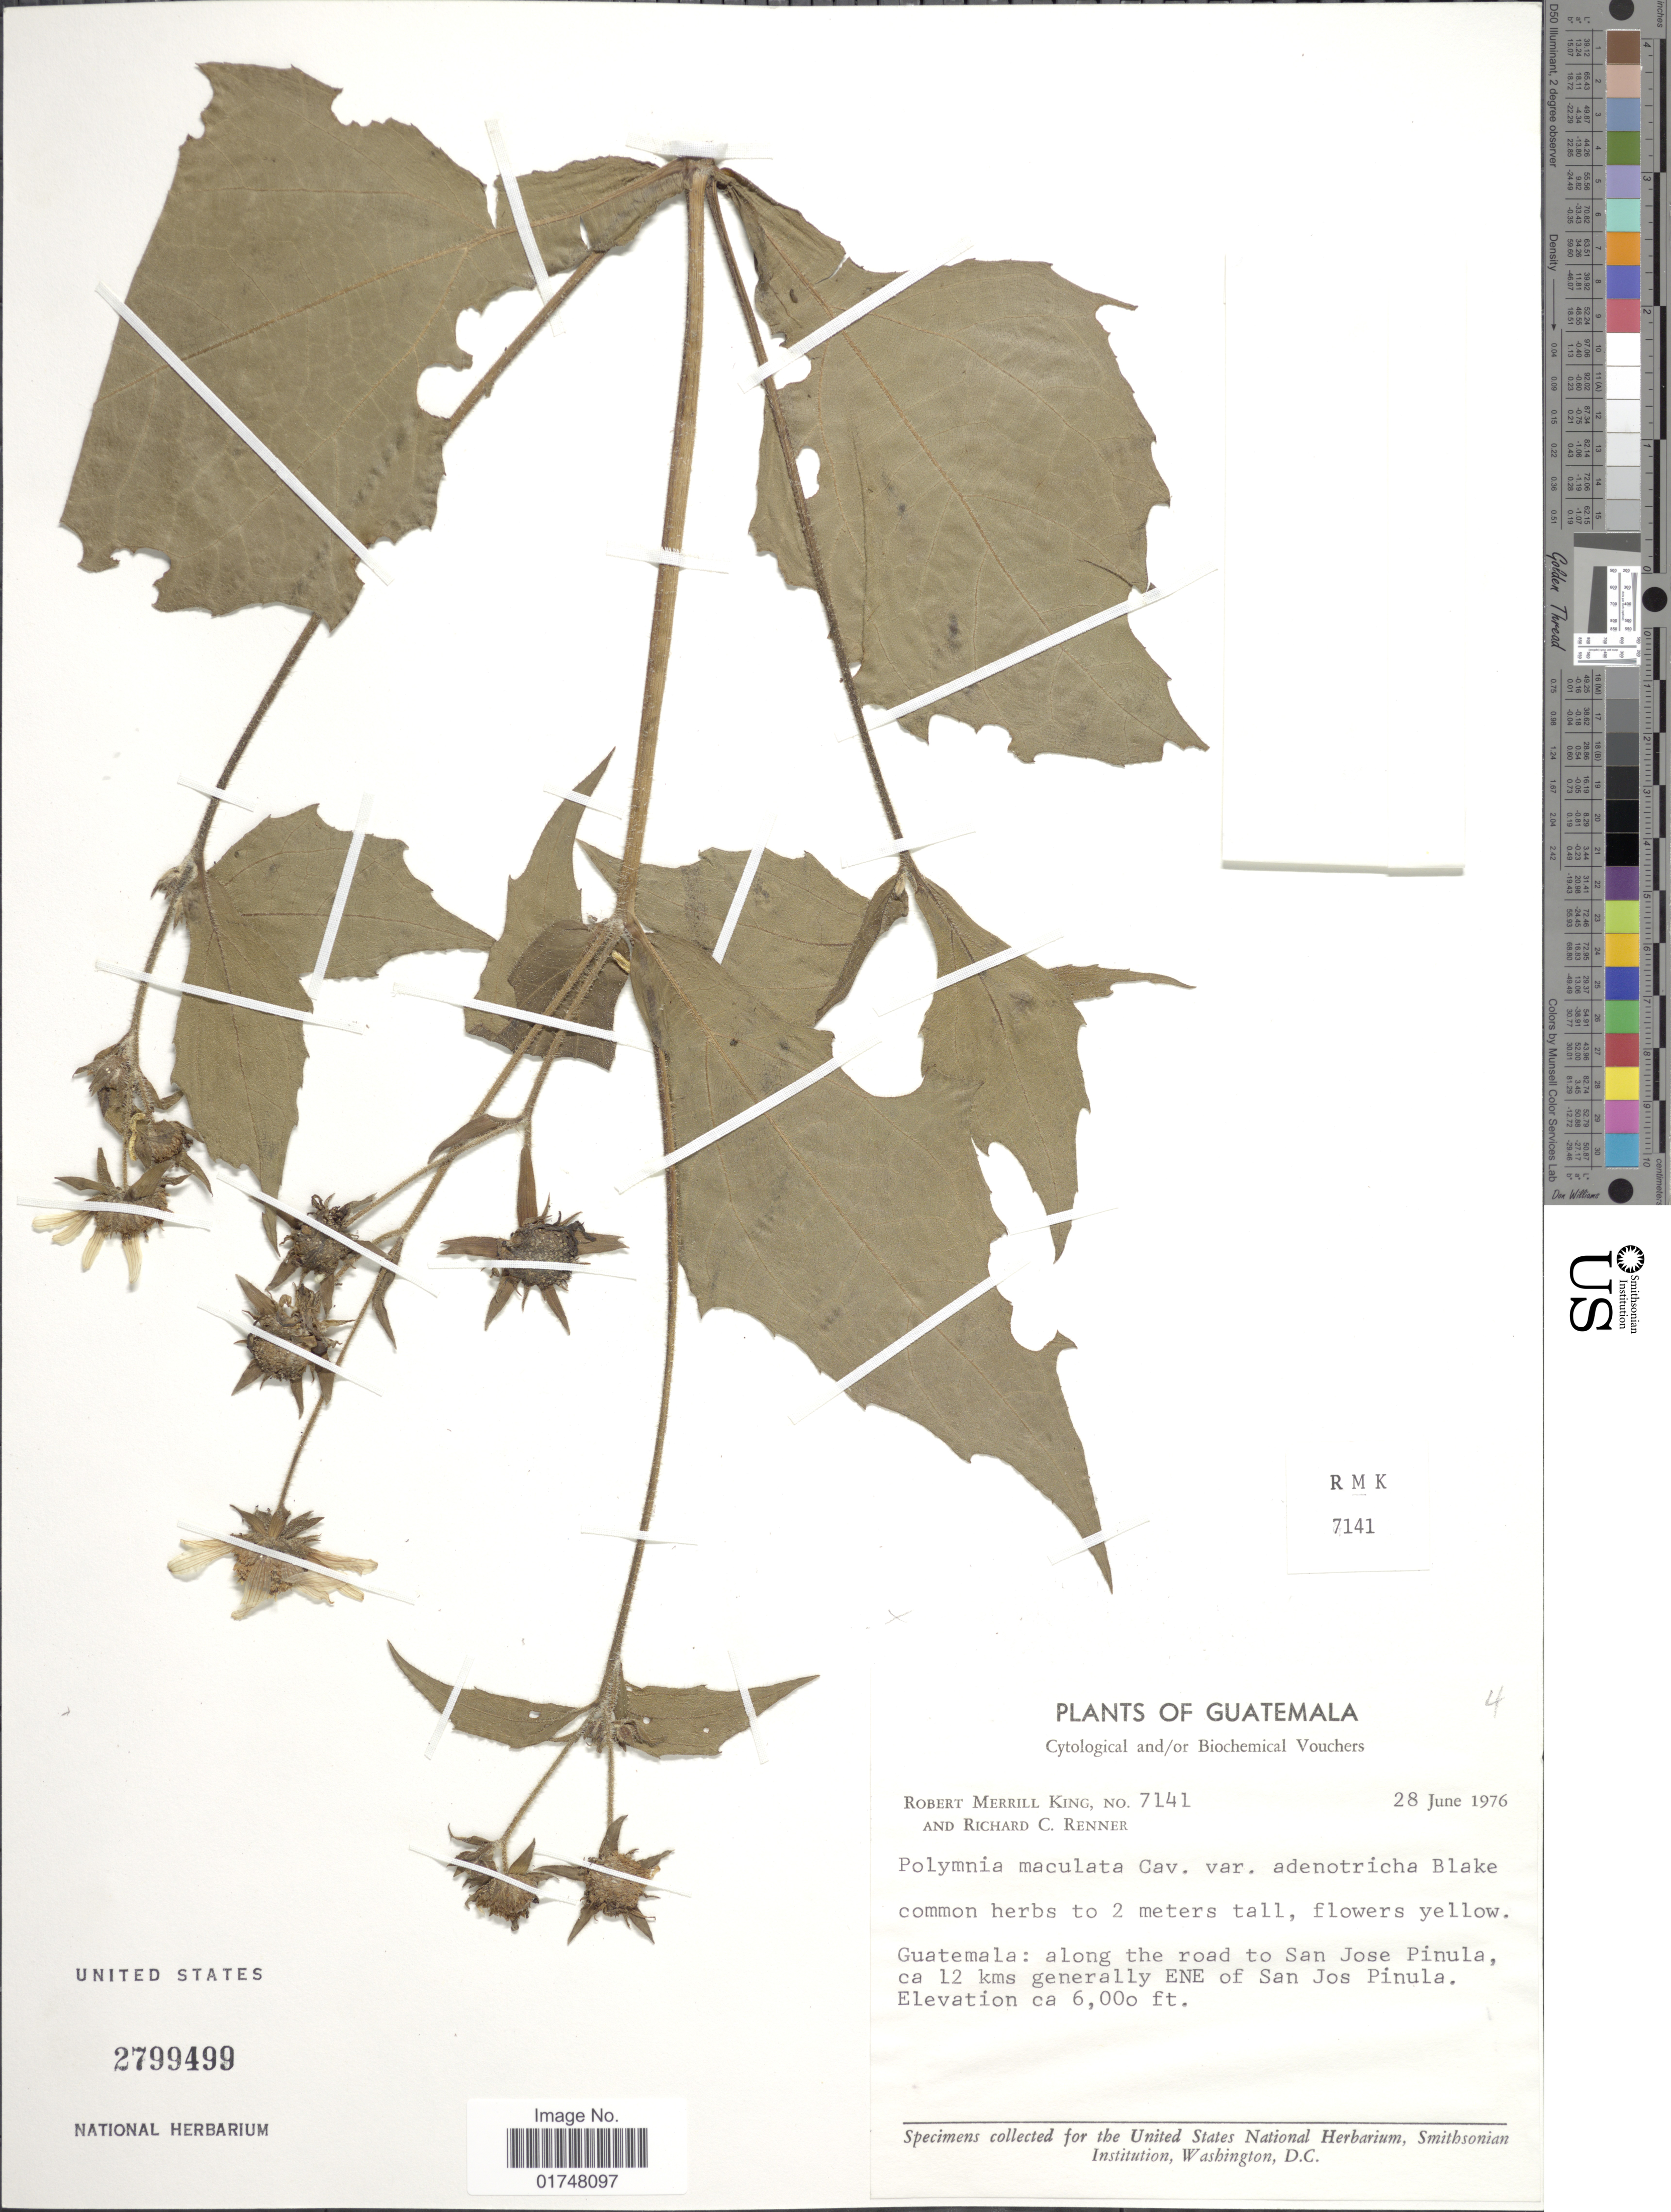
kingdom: Plantae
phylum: Tracheophyta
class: Magnoliopsida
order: Asterales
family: Asteraceae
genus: Smallanthus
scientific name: Smallanthus maculatus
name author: (Cav.) H. Rob.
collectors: R. M. King & R. C. Renner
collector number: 7141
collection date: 1976-06-28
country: Guatemala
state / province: Guatemala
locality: Along the road to San Jose Pinula ca 12 kms generally ENE of San Jose Pinula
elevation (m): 1829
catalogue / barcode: US 2799499